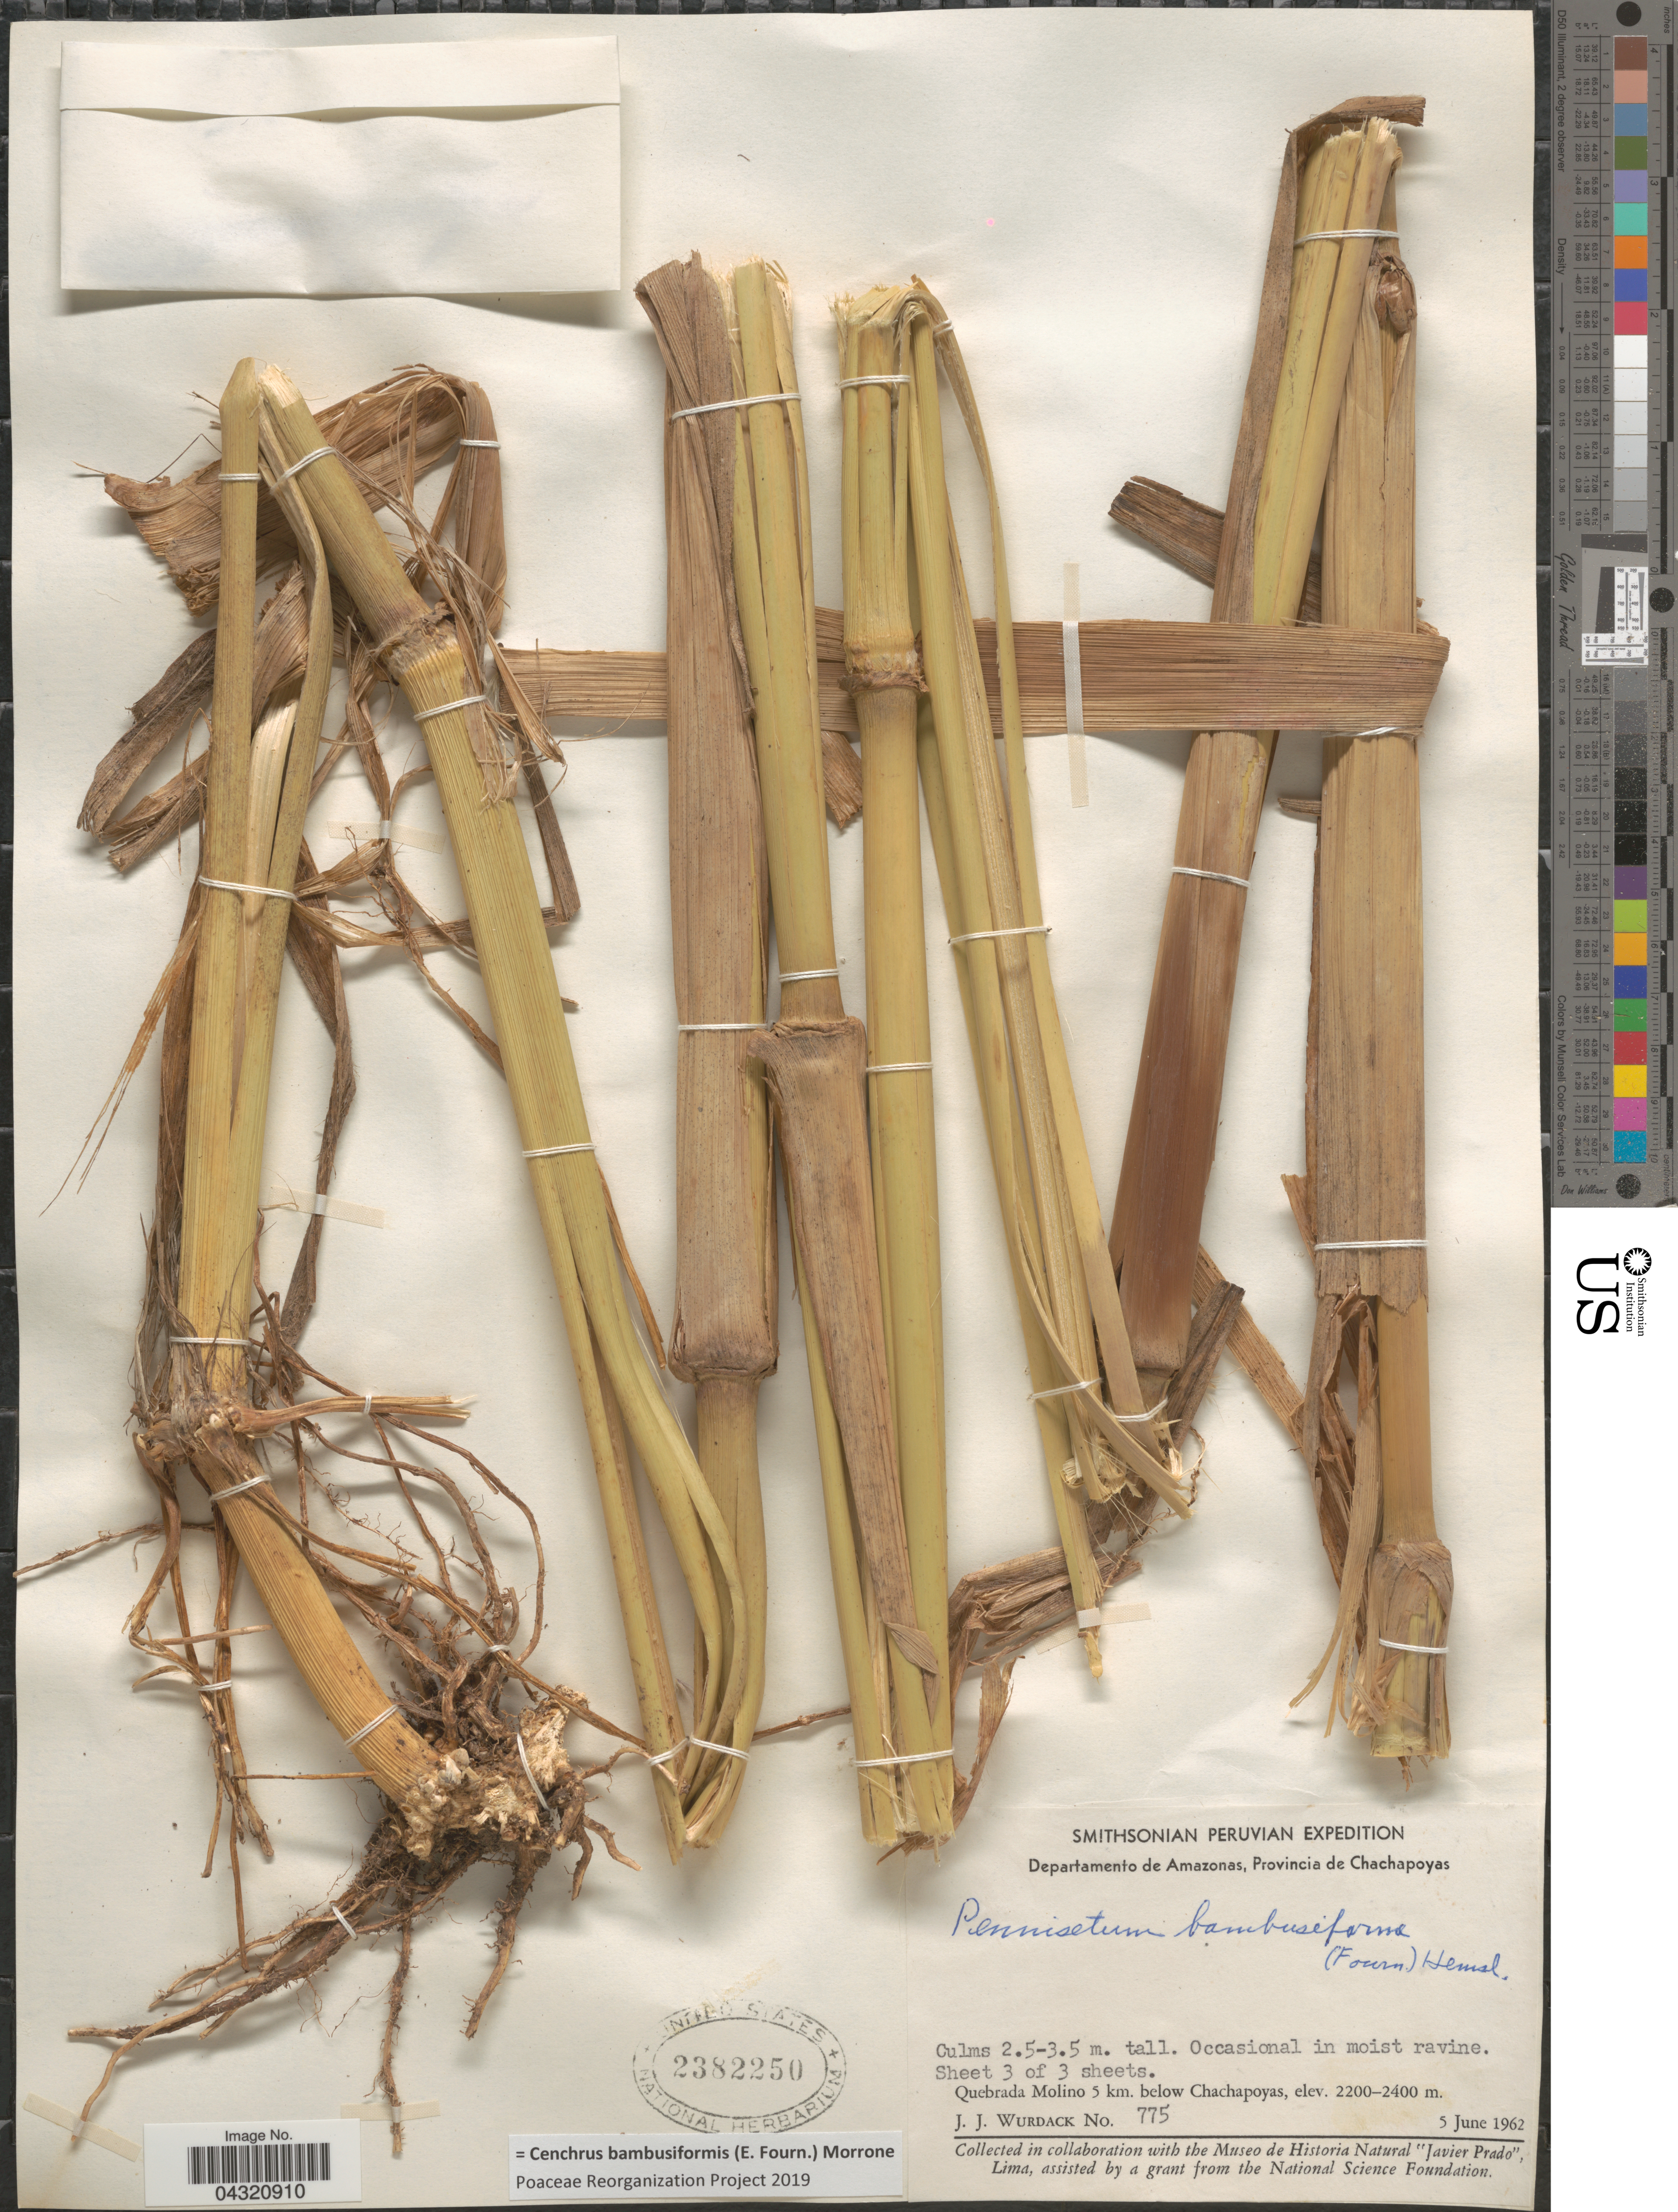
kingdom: Plantae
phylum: Tracheophyta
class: Liliopsida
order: Poales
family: Poaceae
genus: Cenchrus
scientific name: Cenchrus brownii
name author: Roem. & Schult.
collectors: J. J. Wurdack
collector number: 775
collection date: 1962-06-05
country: Peru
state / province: Amazonas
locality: Smithsonian Peruvian Expedition. Departamento de Amazonas, Provincia de Chachapoyas. Quebrada Molino 5 km. below Chachapoyas.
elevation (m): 2200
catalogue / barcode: US 2382250